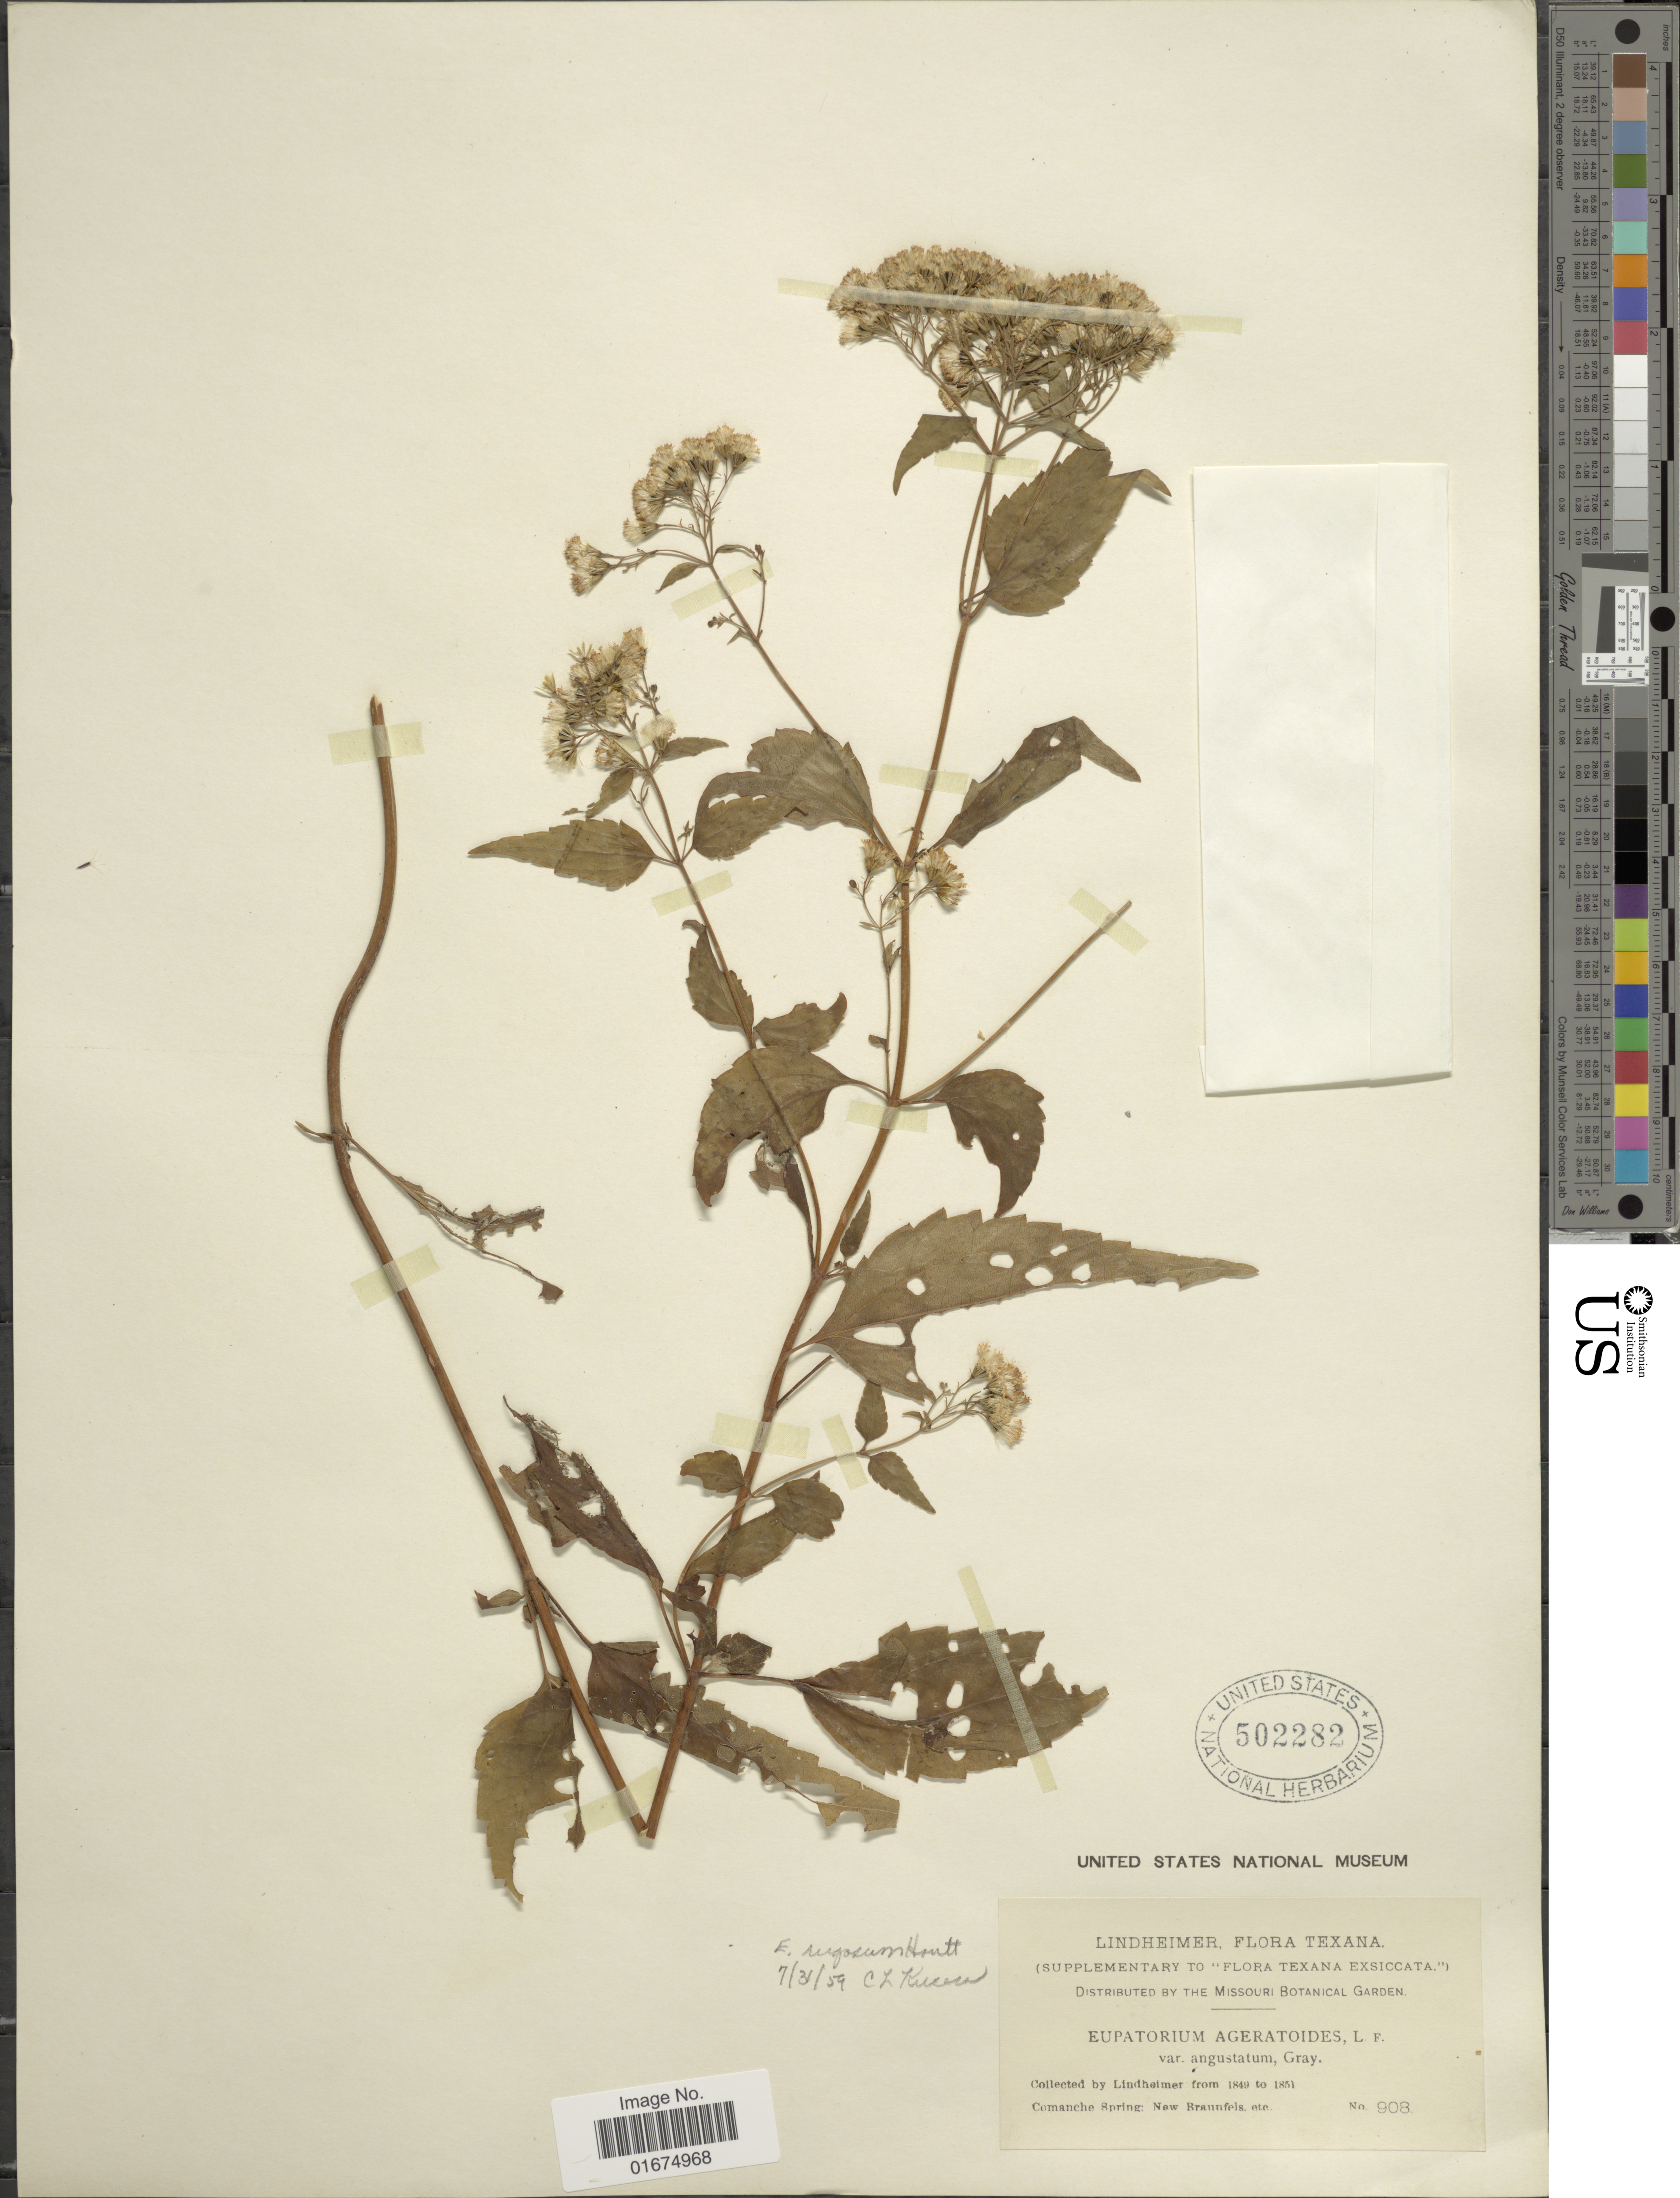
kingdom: Plantae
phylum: Tracheophyta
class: Magnoliopsida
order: Asterales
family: Asteraceae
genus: Ageratina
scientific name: Ageratina altissima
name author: (L.) R.M. King & H. Rob.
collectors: -. Lindheimer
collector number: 908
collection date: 1849/1851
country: United States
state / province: Texas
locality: Comanche Spring: New Braunfels, etc.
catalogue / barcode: US 502282